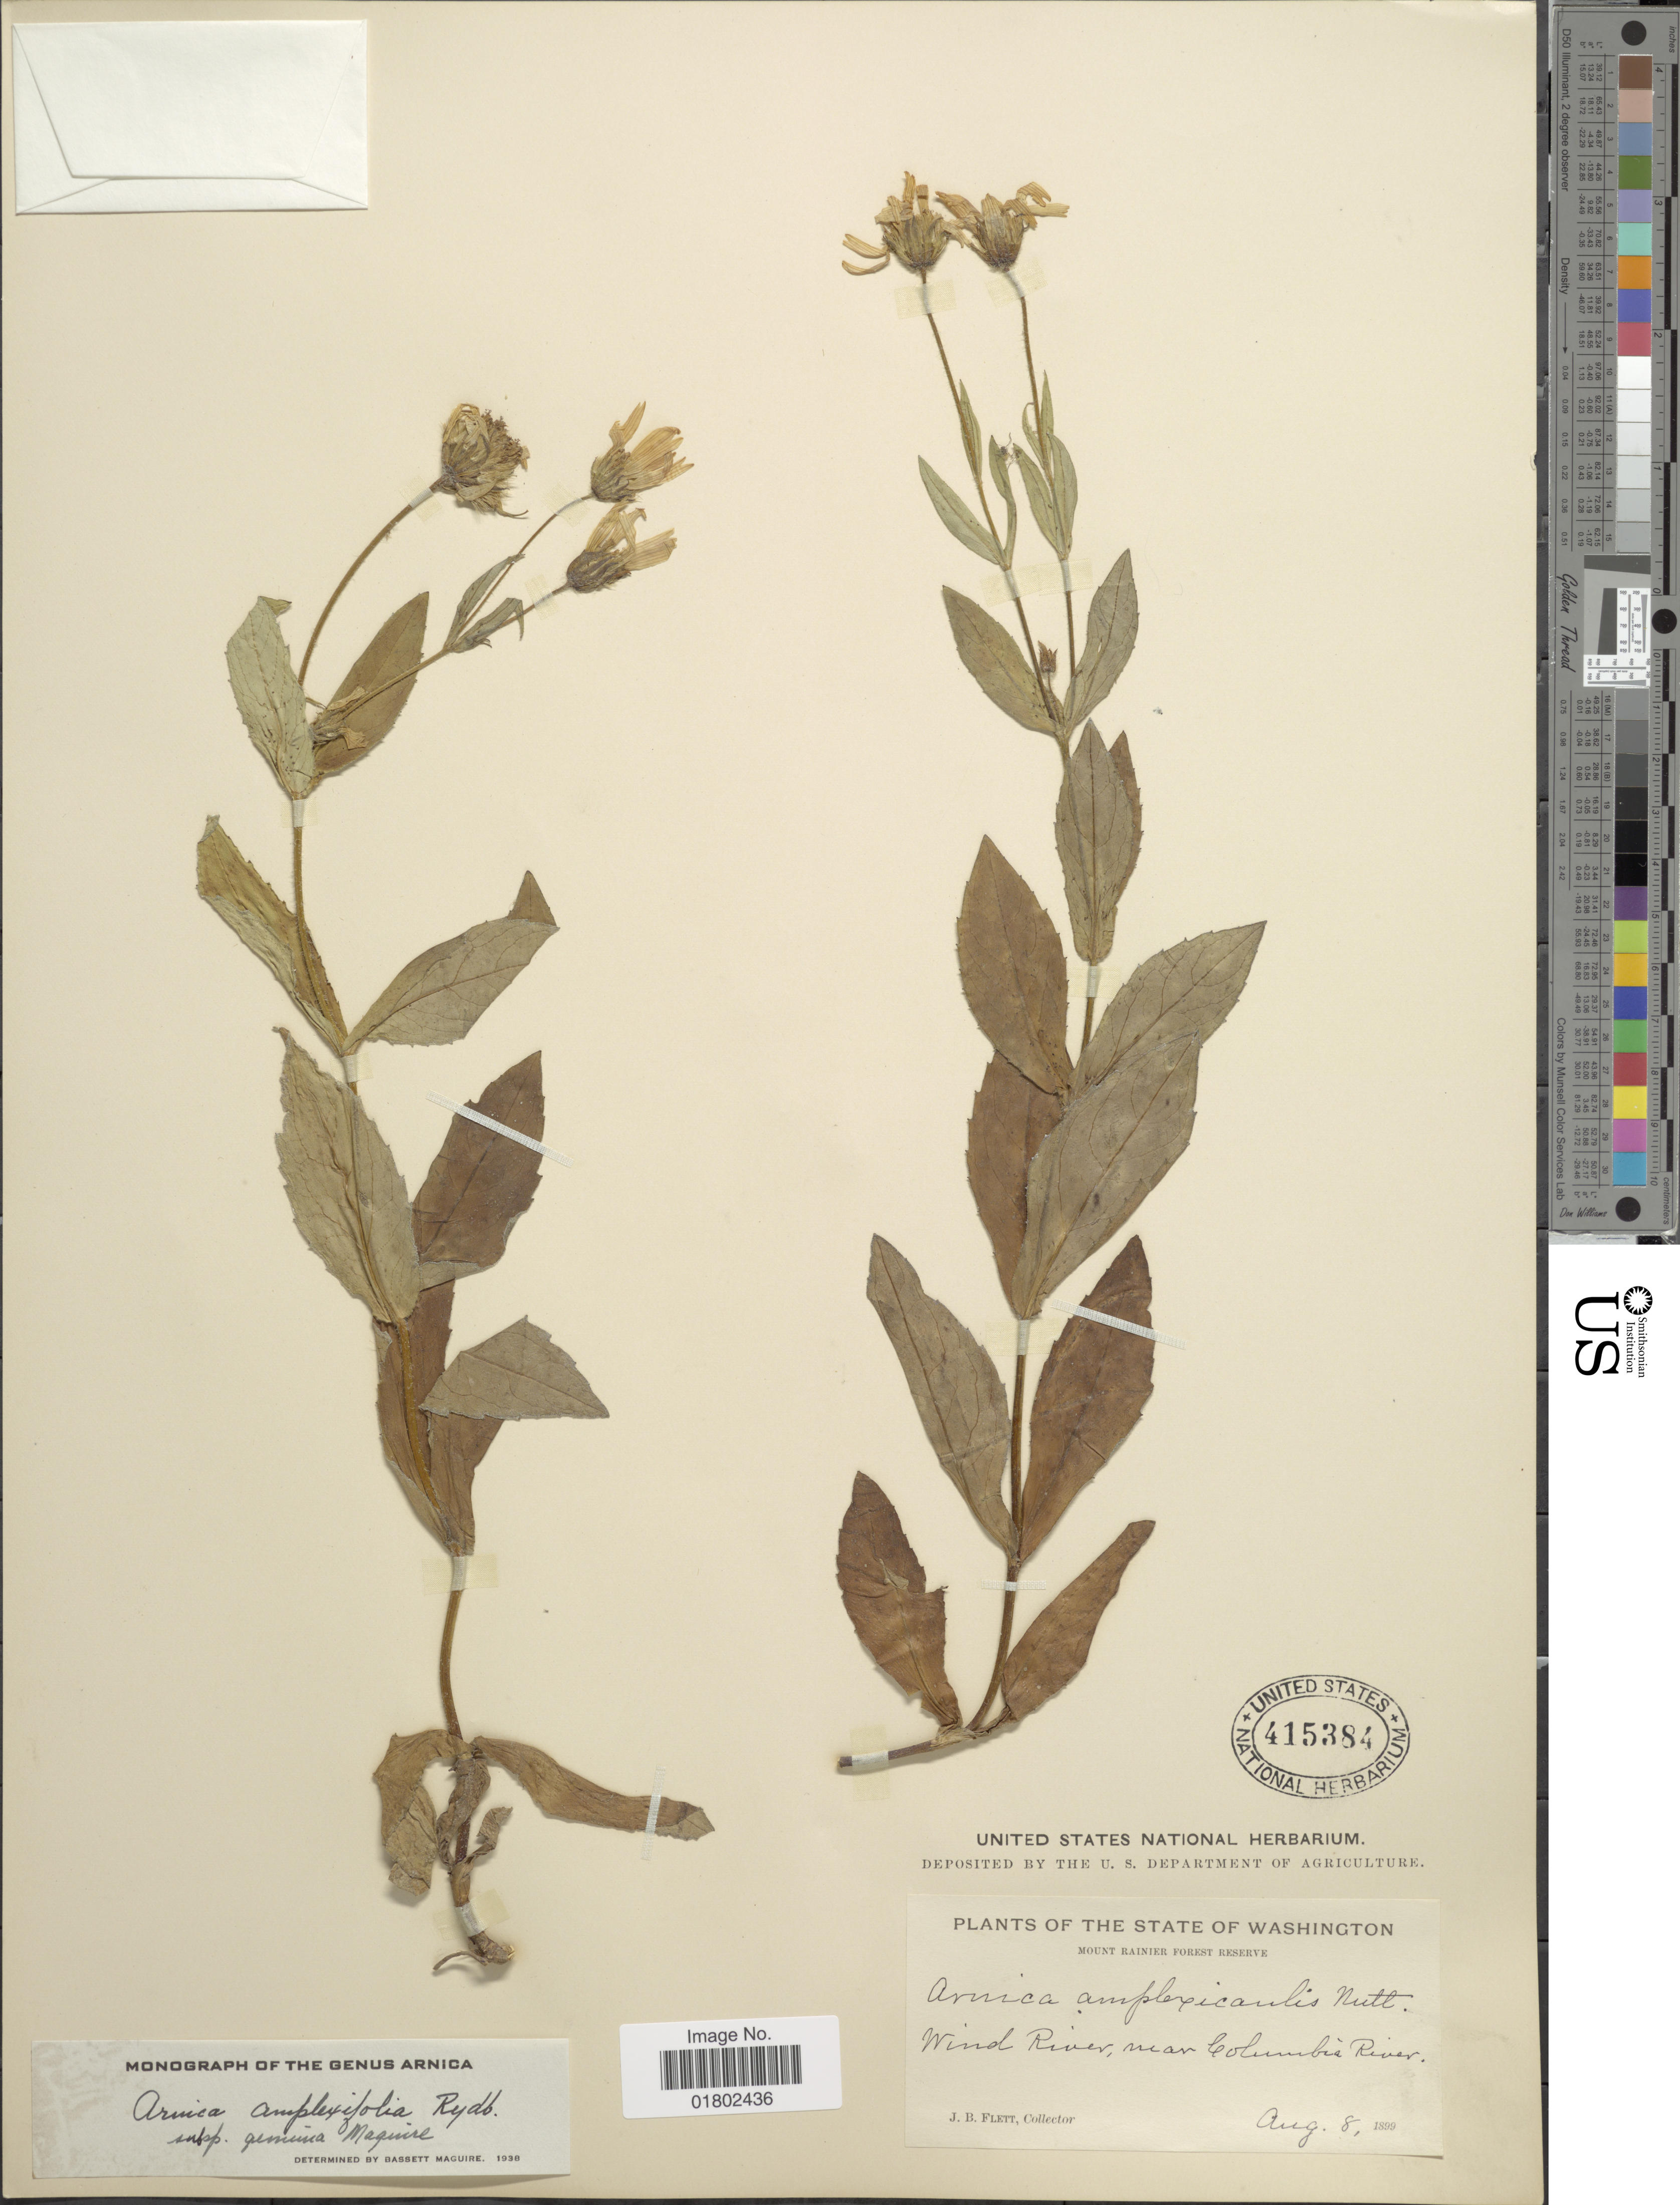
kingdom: Plantae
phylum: Tracheophyta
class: Magnoliopsida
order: Asterales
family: Asteraceae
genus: Arnica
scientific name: Arnica amplexifolia subsp. genuina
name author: Maguire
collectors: J. Flett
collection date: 1899-08-08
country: United States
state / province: Washington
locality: Wind River, near Columbia River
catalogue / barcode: US 415384